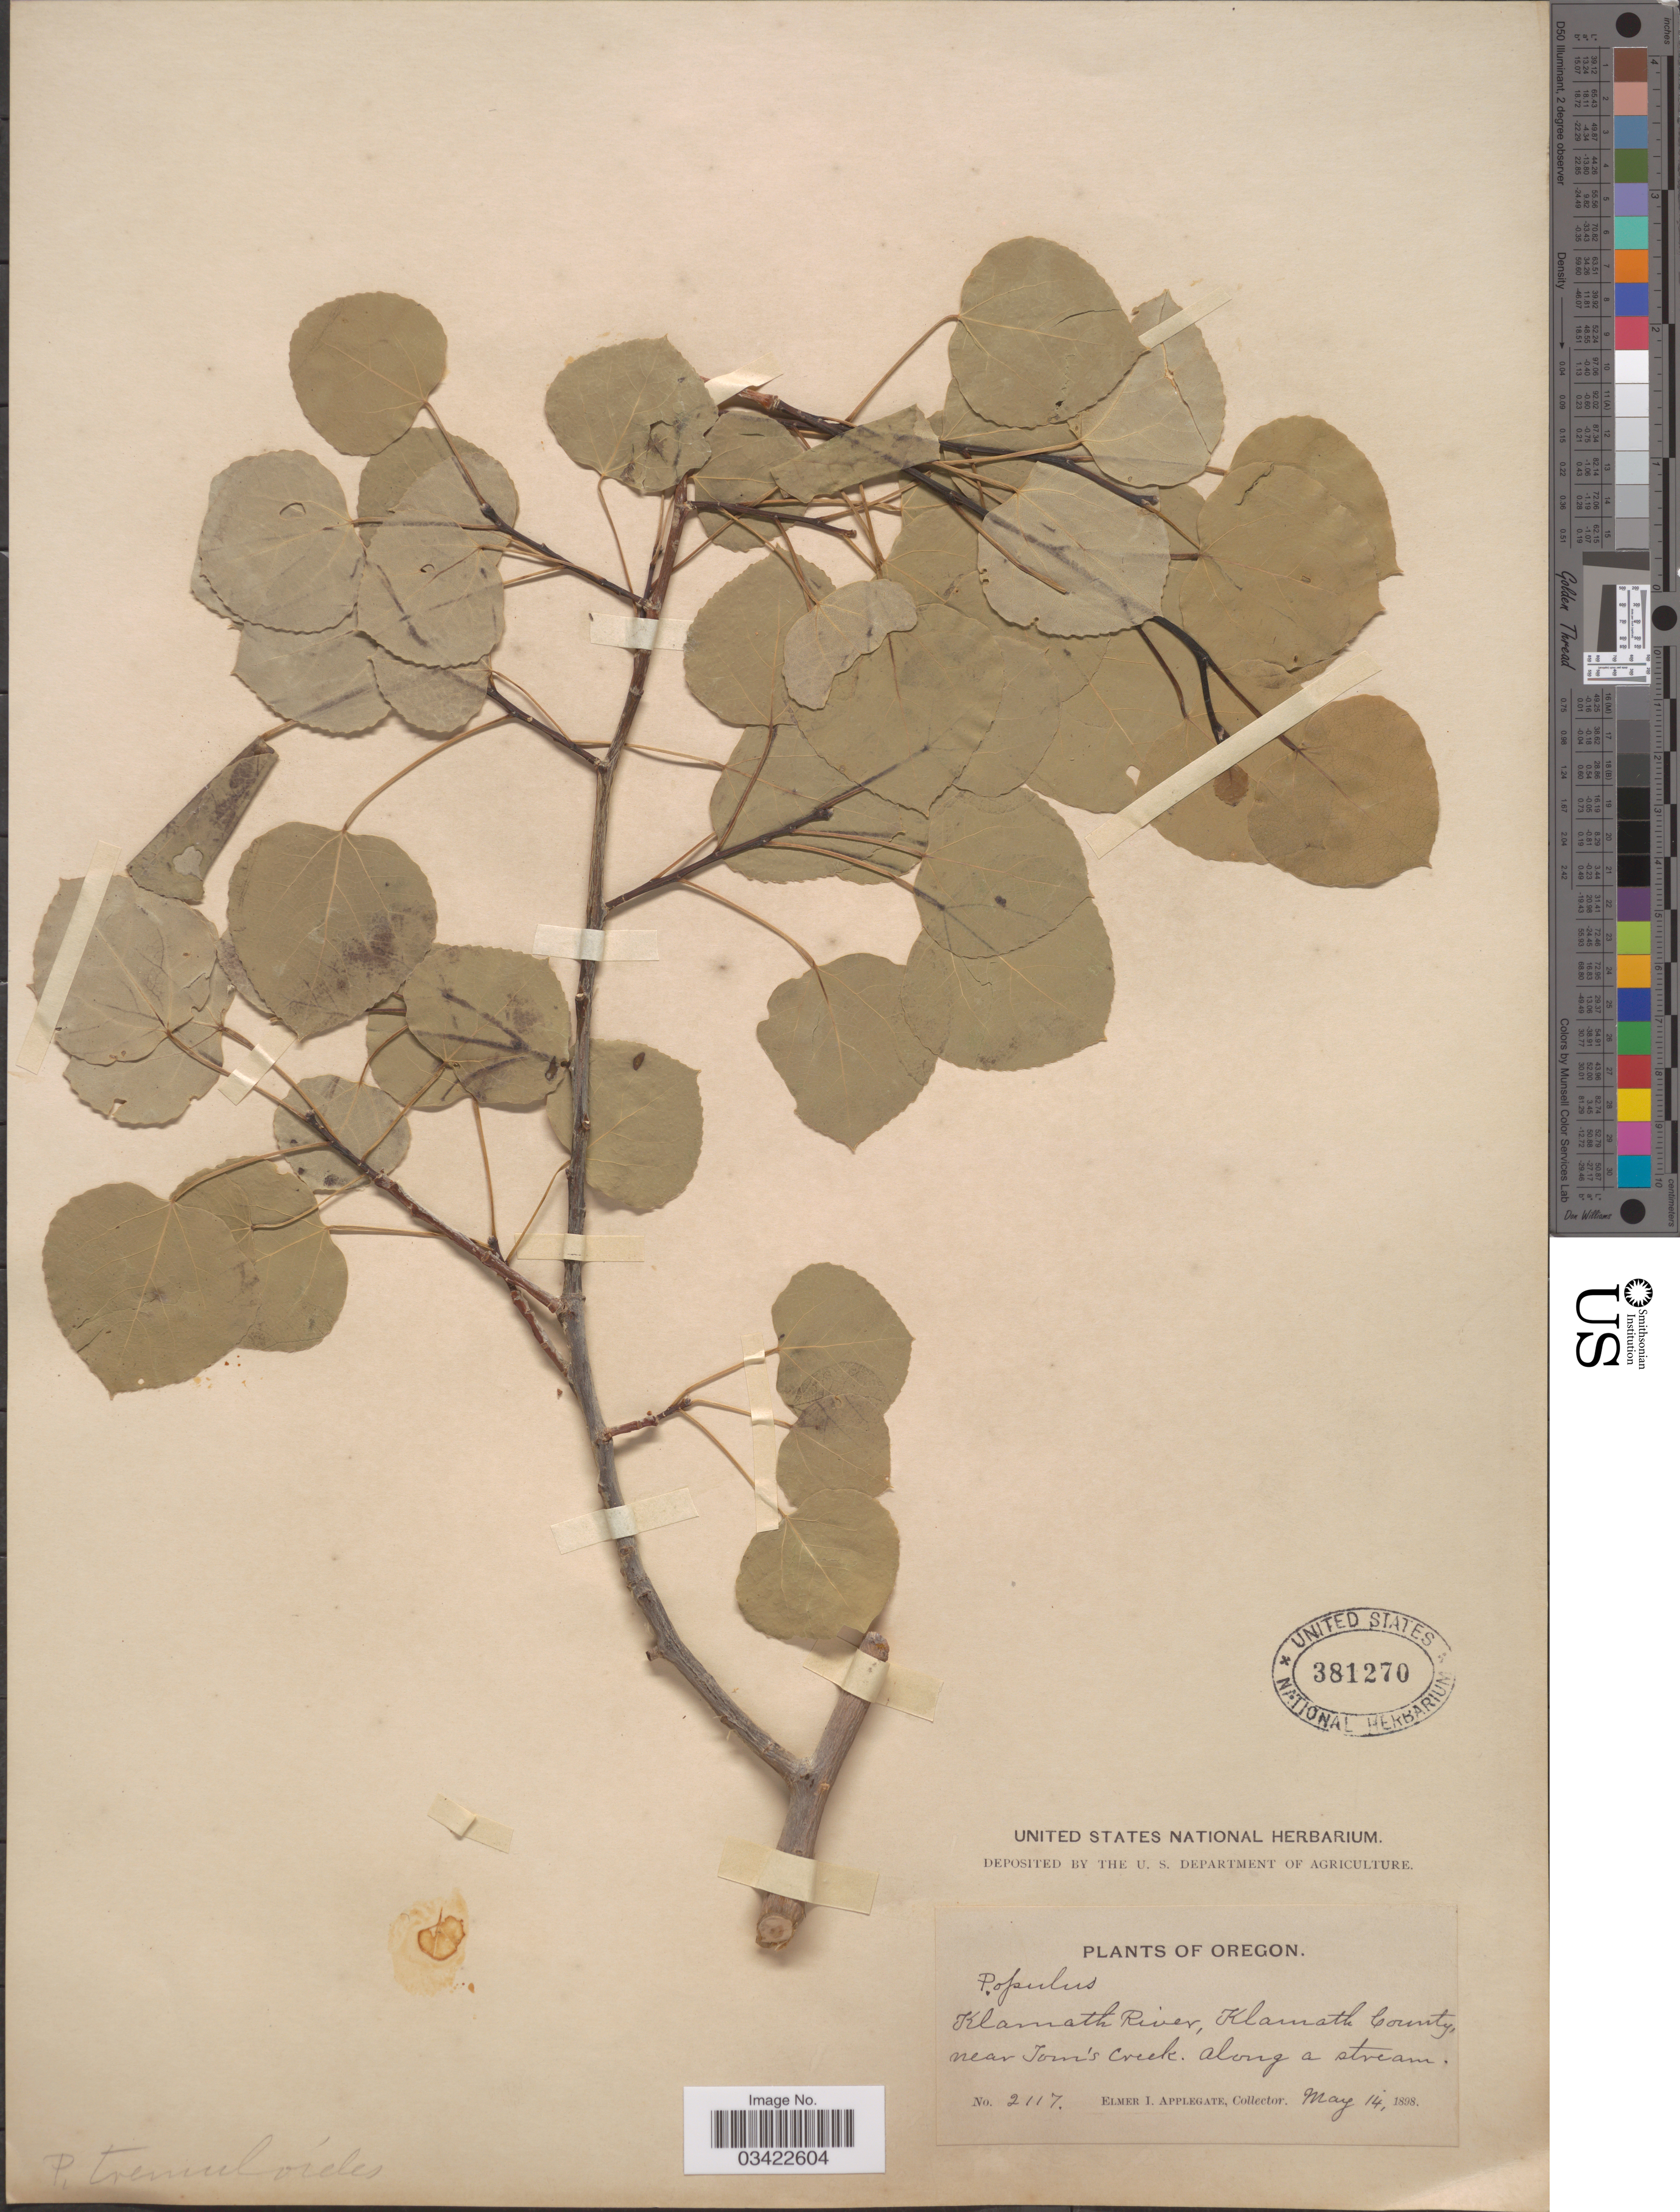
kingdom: Plantae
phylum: Tracheophyta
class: Magnoliopsida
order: Malpighiales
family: Salicaceae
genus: Populus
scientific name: Populus tremuloides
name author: Michx.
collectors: E. I. Applegate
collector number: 2117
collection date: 1898-05-14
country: United States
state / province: Oregon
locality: Klamath River, Klamath County, near Tom's Creek, along a stream.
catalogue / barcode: US 381270